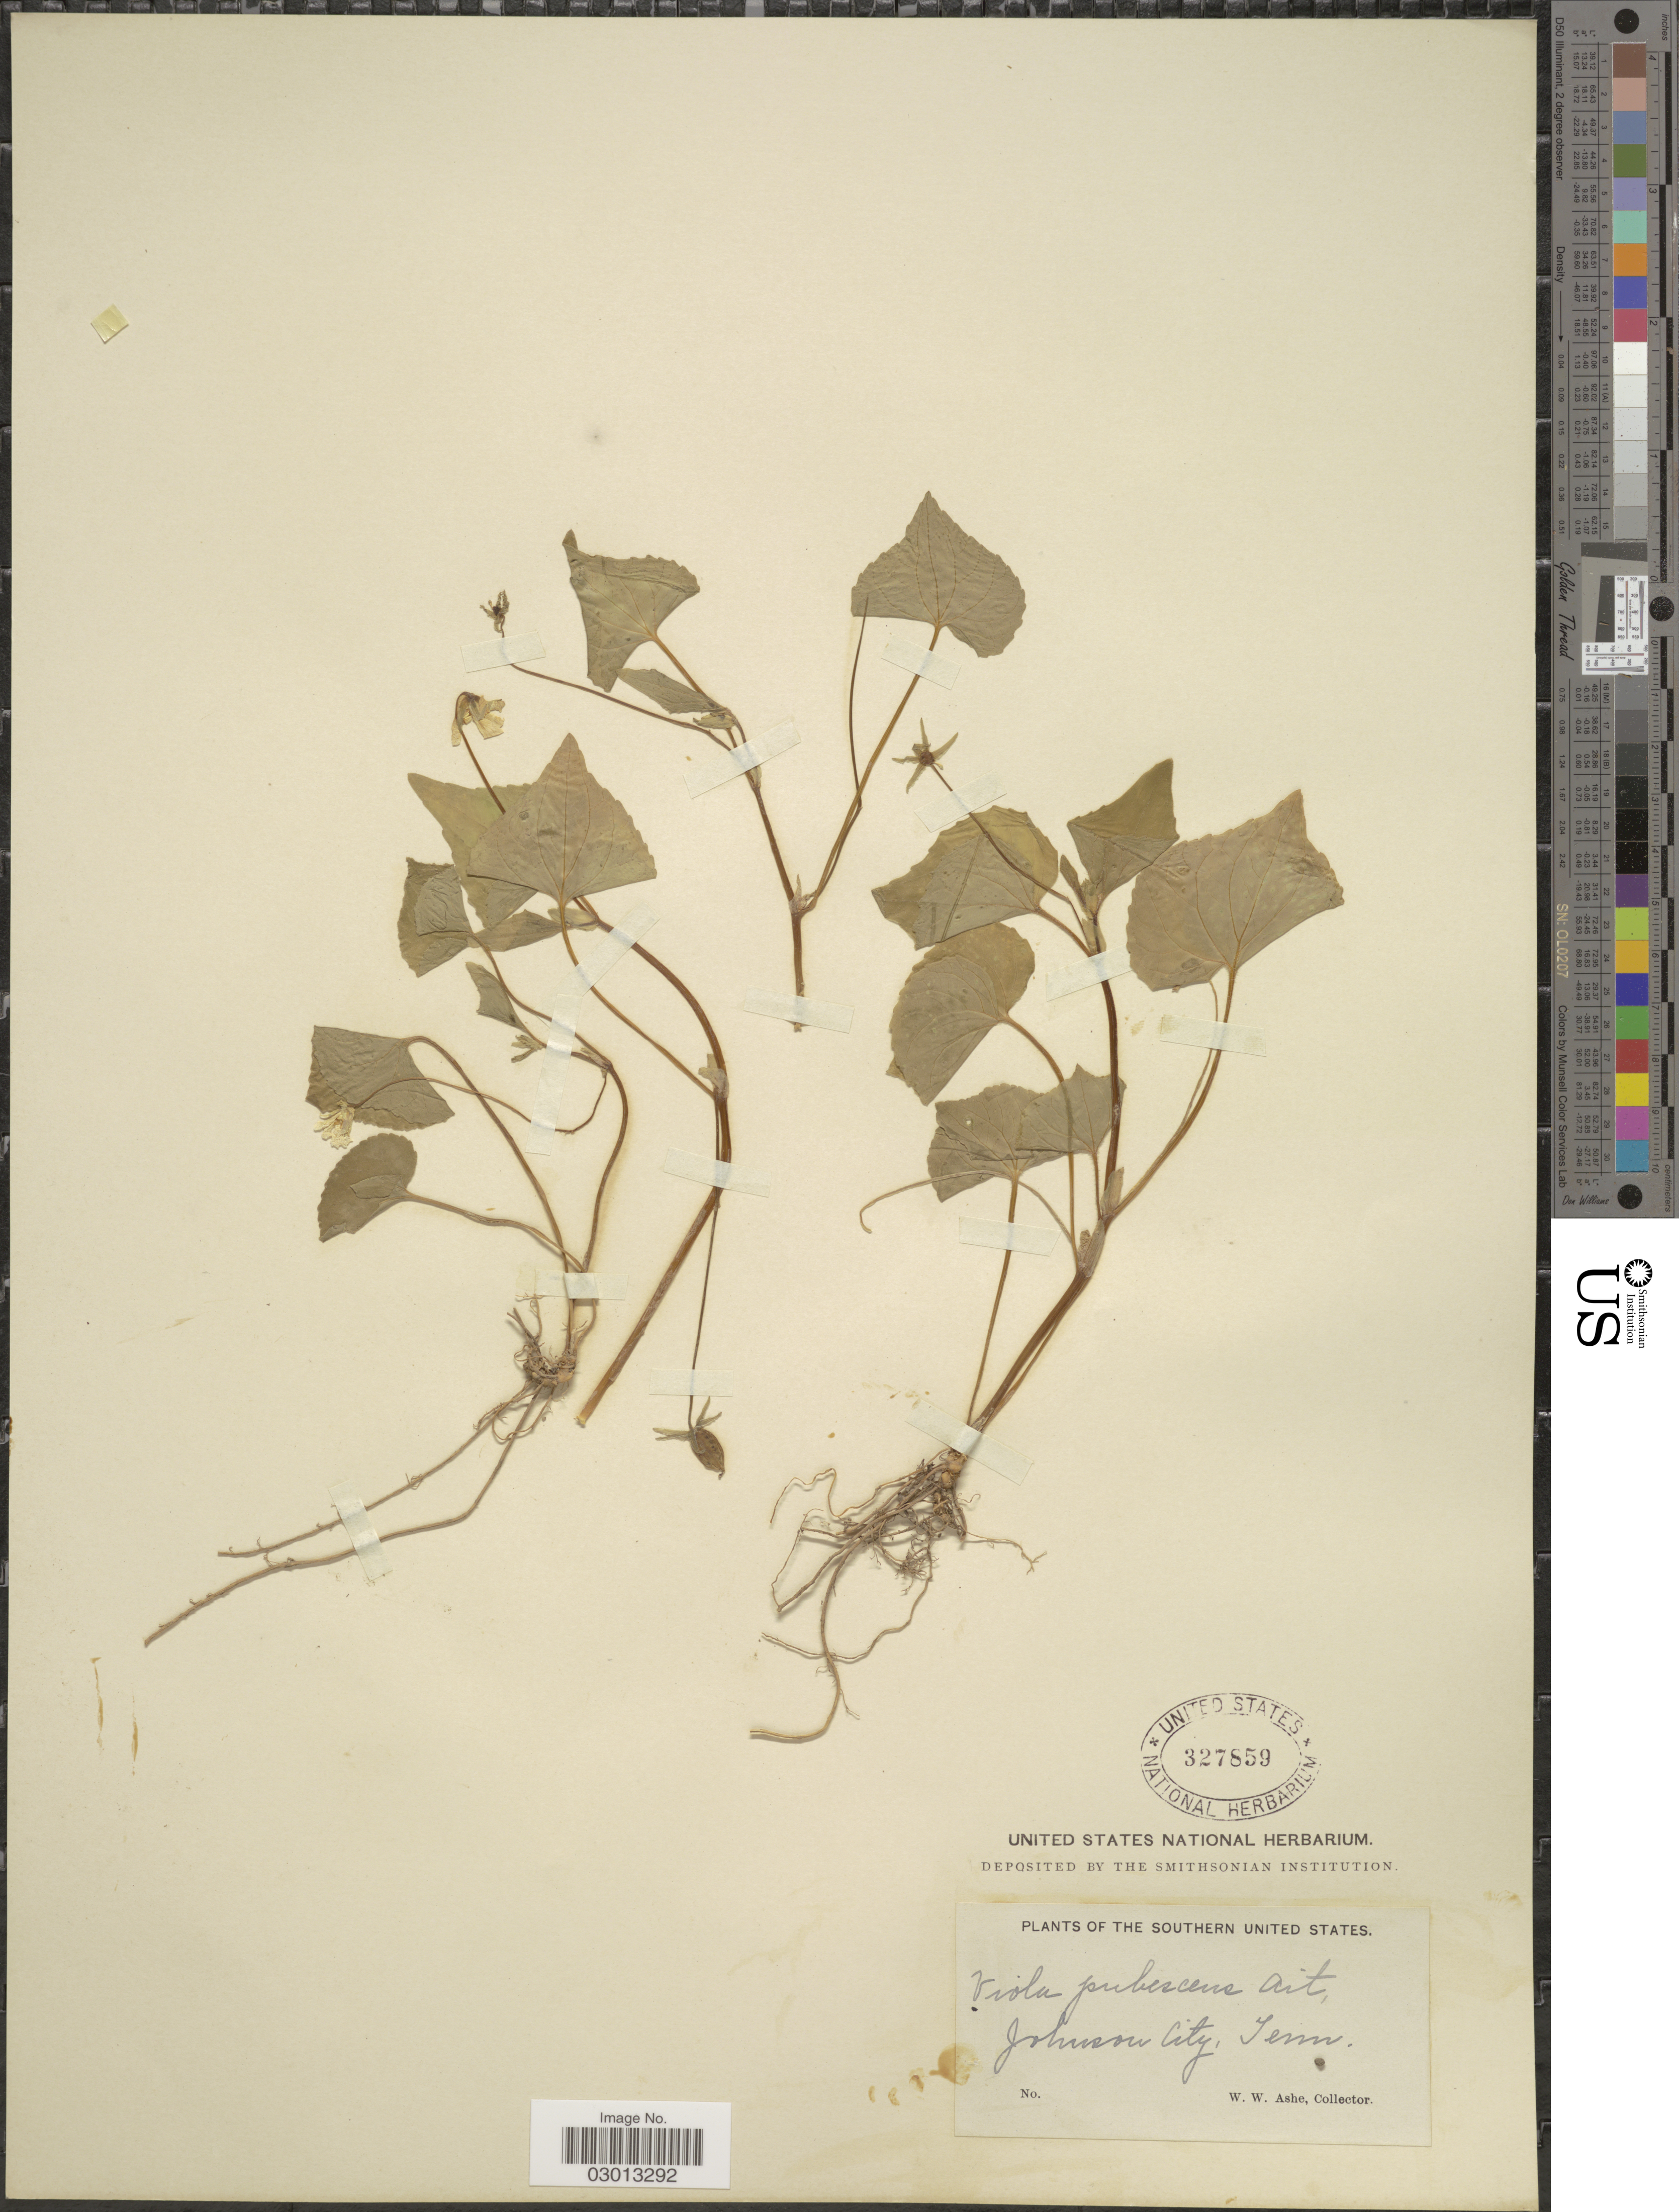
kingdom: Plantae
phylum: Tracheophyta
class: Magnoliopsida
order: Malpighiales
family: Violaceae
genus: Viola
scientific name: Viola pensylvanica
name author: Michx.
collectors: W. W. Ashe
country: United States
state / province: Tennessee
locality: Southern United States. Johnson City.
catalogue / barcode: US 327859